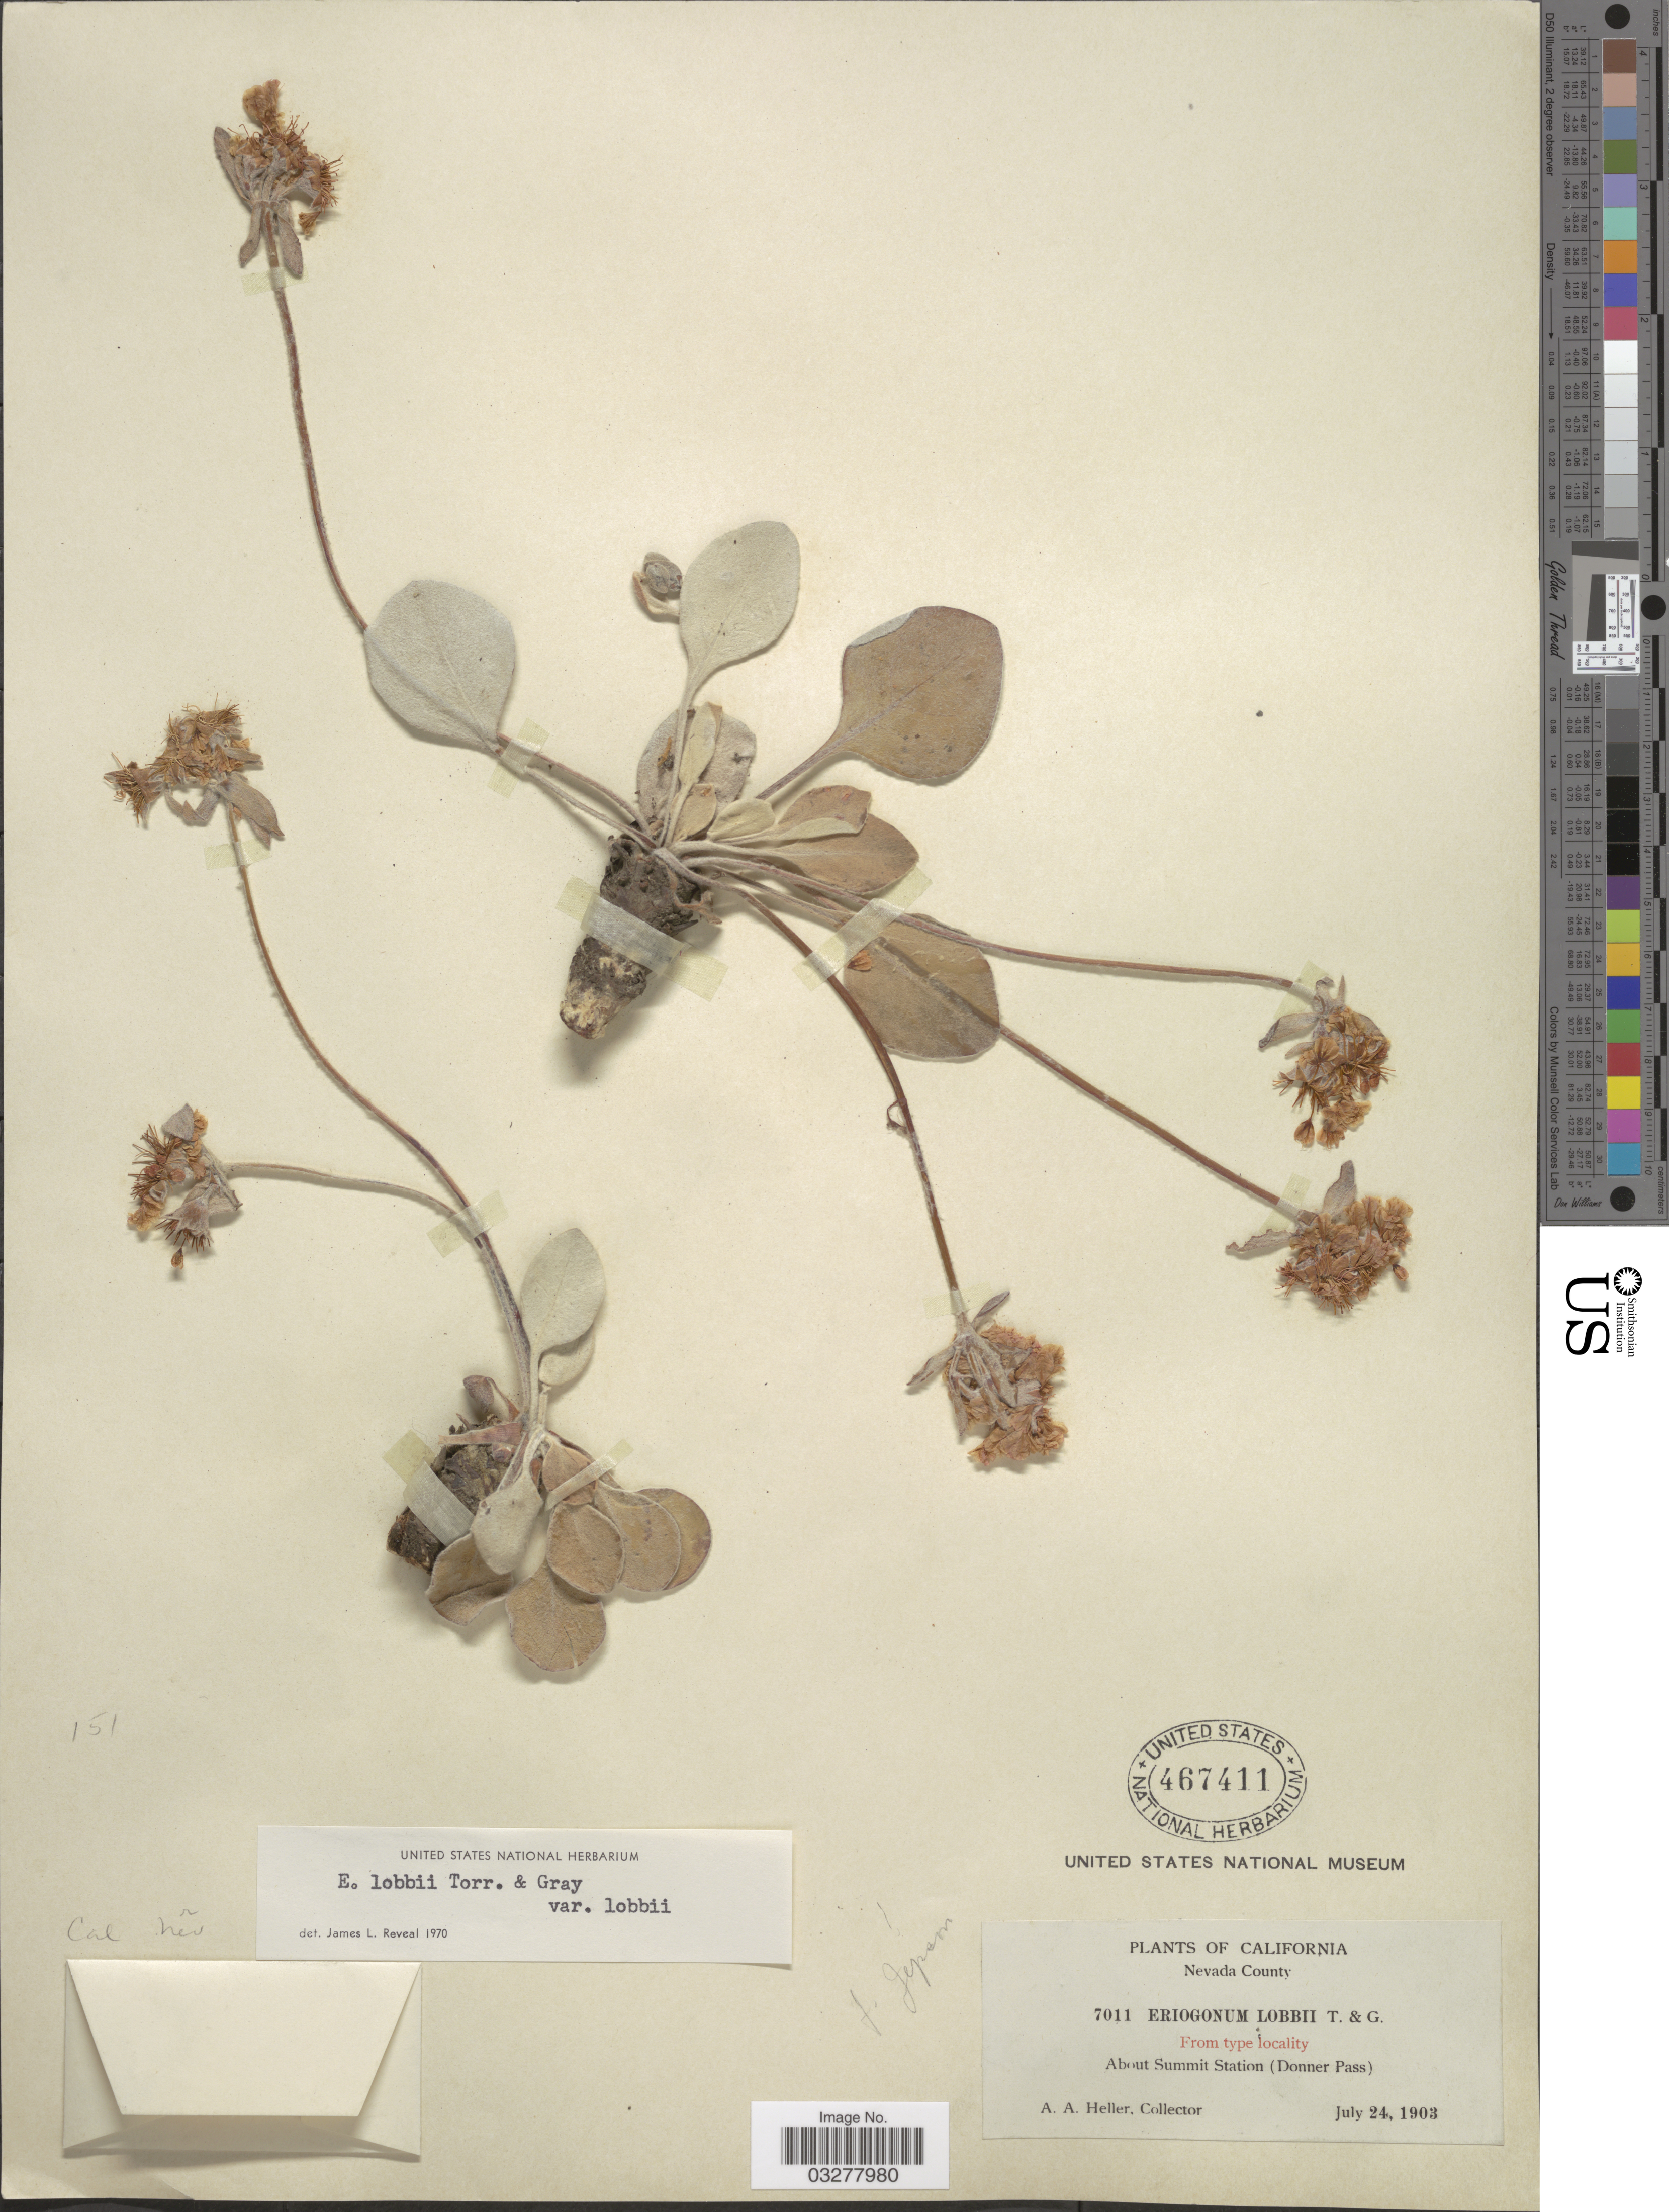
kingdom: Plantae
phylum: Tracheophyta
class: Magnoliopsida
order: Caryophyllales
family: Polygonaceae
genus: Eriogonum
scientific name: Eriogonum lobbii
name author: Torr. & A. Gray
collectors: A. A. Heller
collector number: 7011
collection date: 1903-07-24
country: United States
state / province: California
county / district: Nevada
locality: Nevada County. About Summit Station (Donner Pass).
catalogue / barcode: US 467411